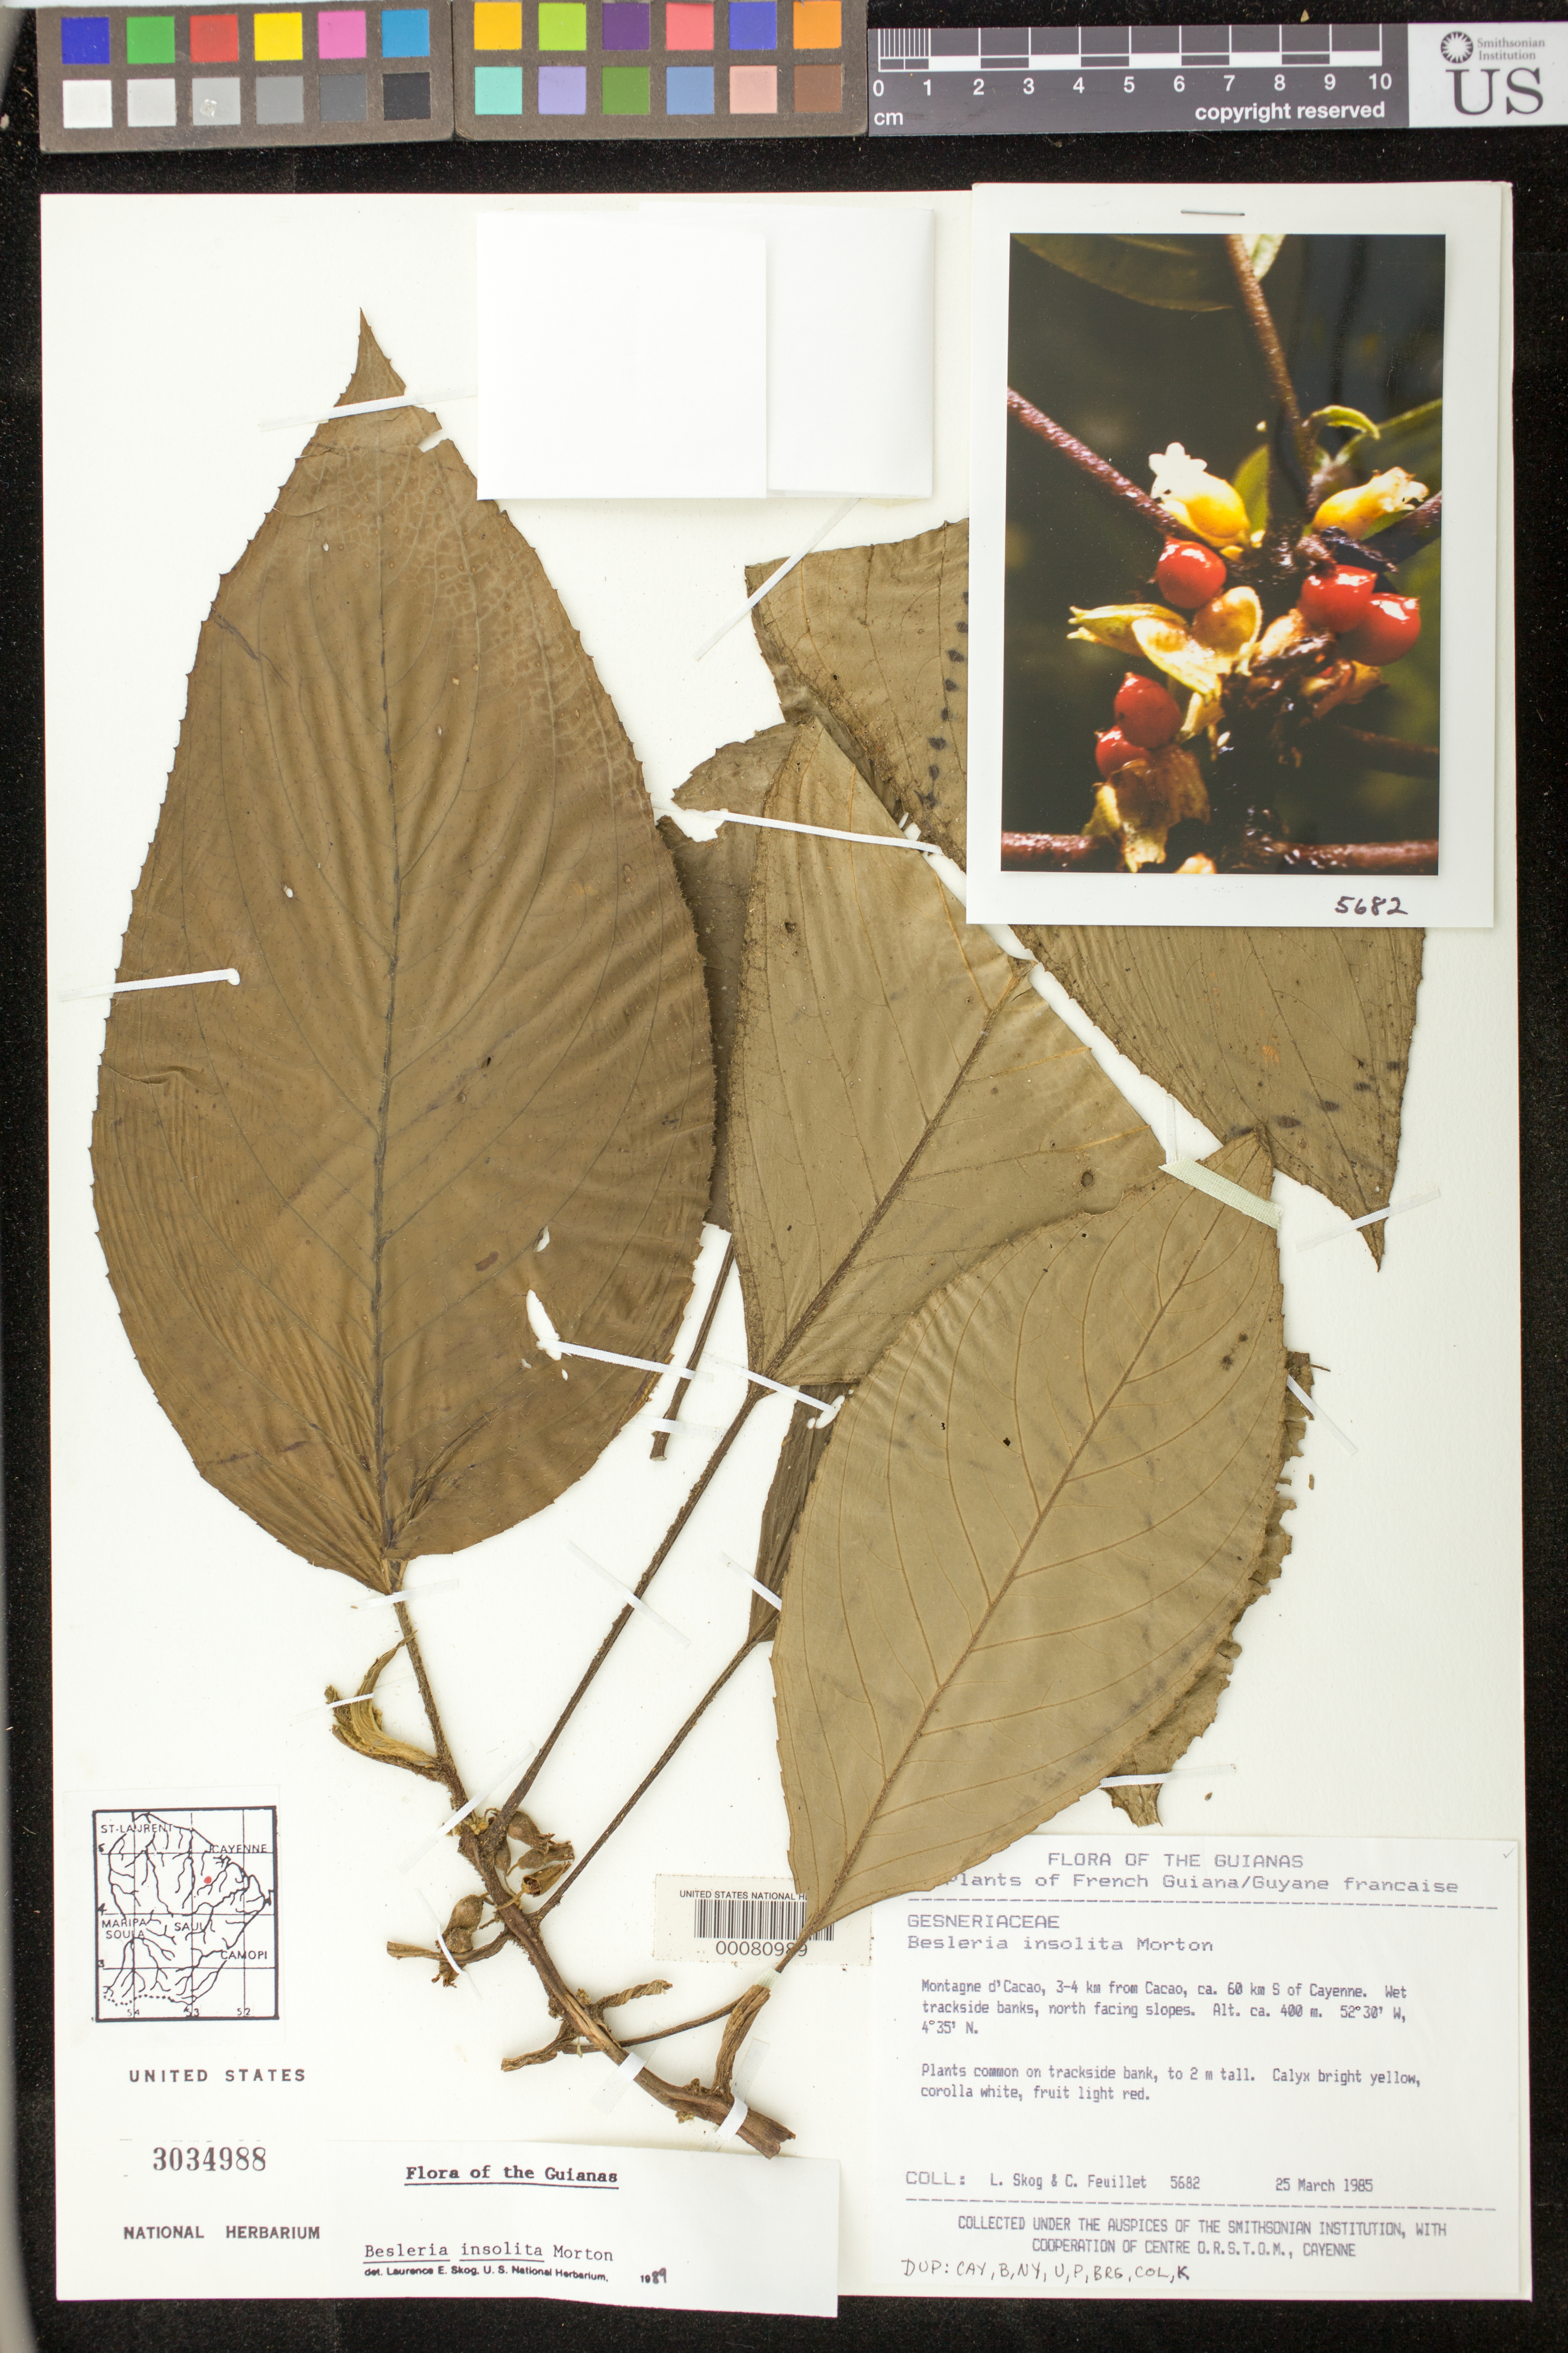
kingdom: Plantae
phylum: Tracheophyta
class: Magnoliopsida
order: Lamiales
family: Gesneriaceae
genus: Besleria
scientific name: Besleria insolita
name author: C.V. Morton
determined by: Skog, Laurence E.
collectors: L. E. Skog & C. Feuillet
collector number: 5682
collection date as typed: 25 Mar 1985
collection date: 1985-03-25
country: French Guiana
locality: Montagne de Cacao, 3-4 km from Cacao, ca. 60 km S of Cayenne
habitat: Wet trackside banks, north facing slopes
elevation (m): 400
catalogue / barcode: US 3034988